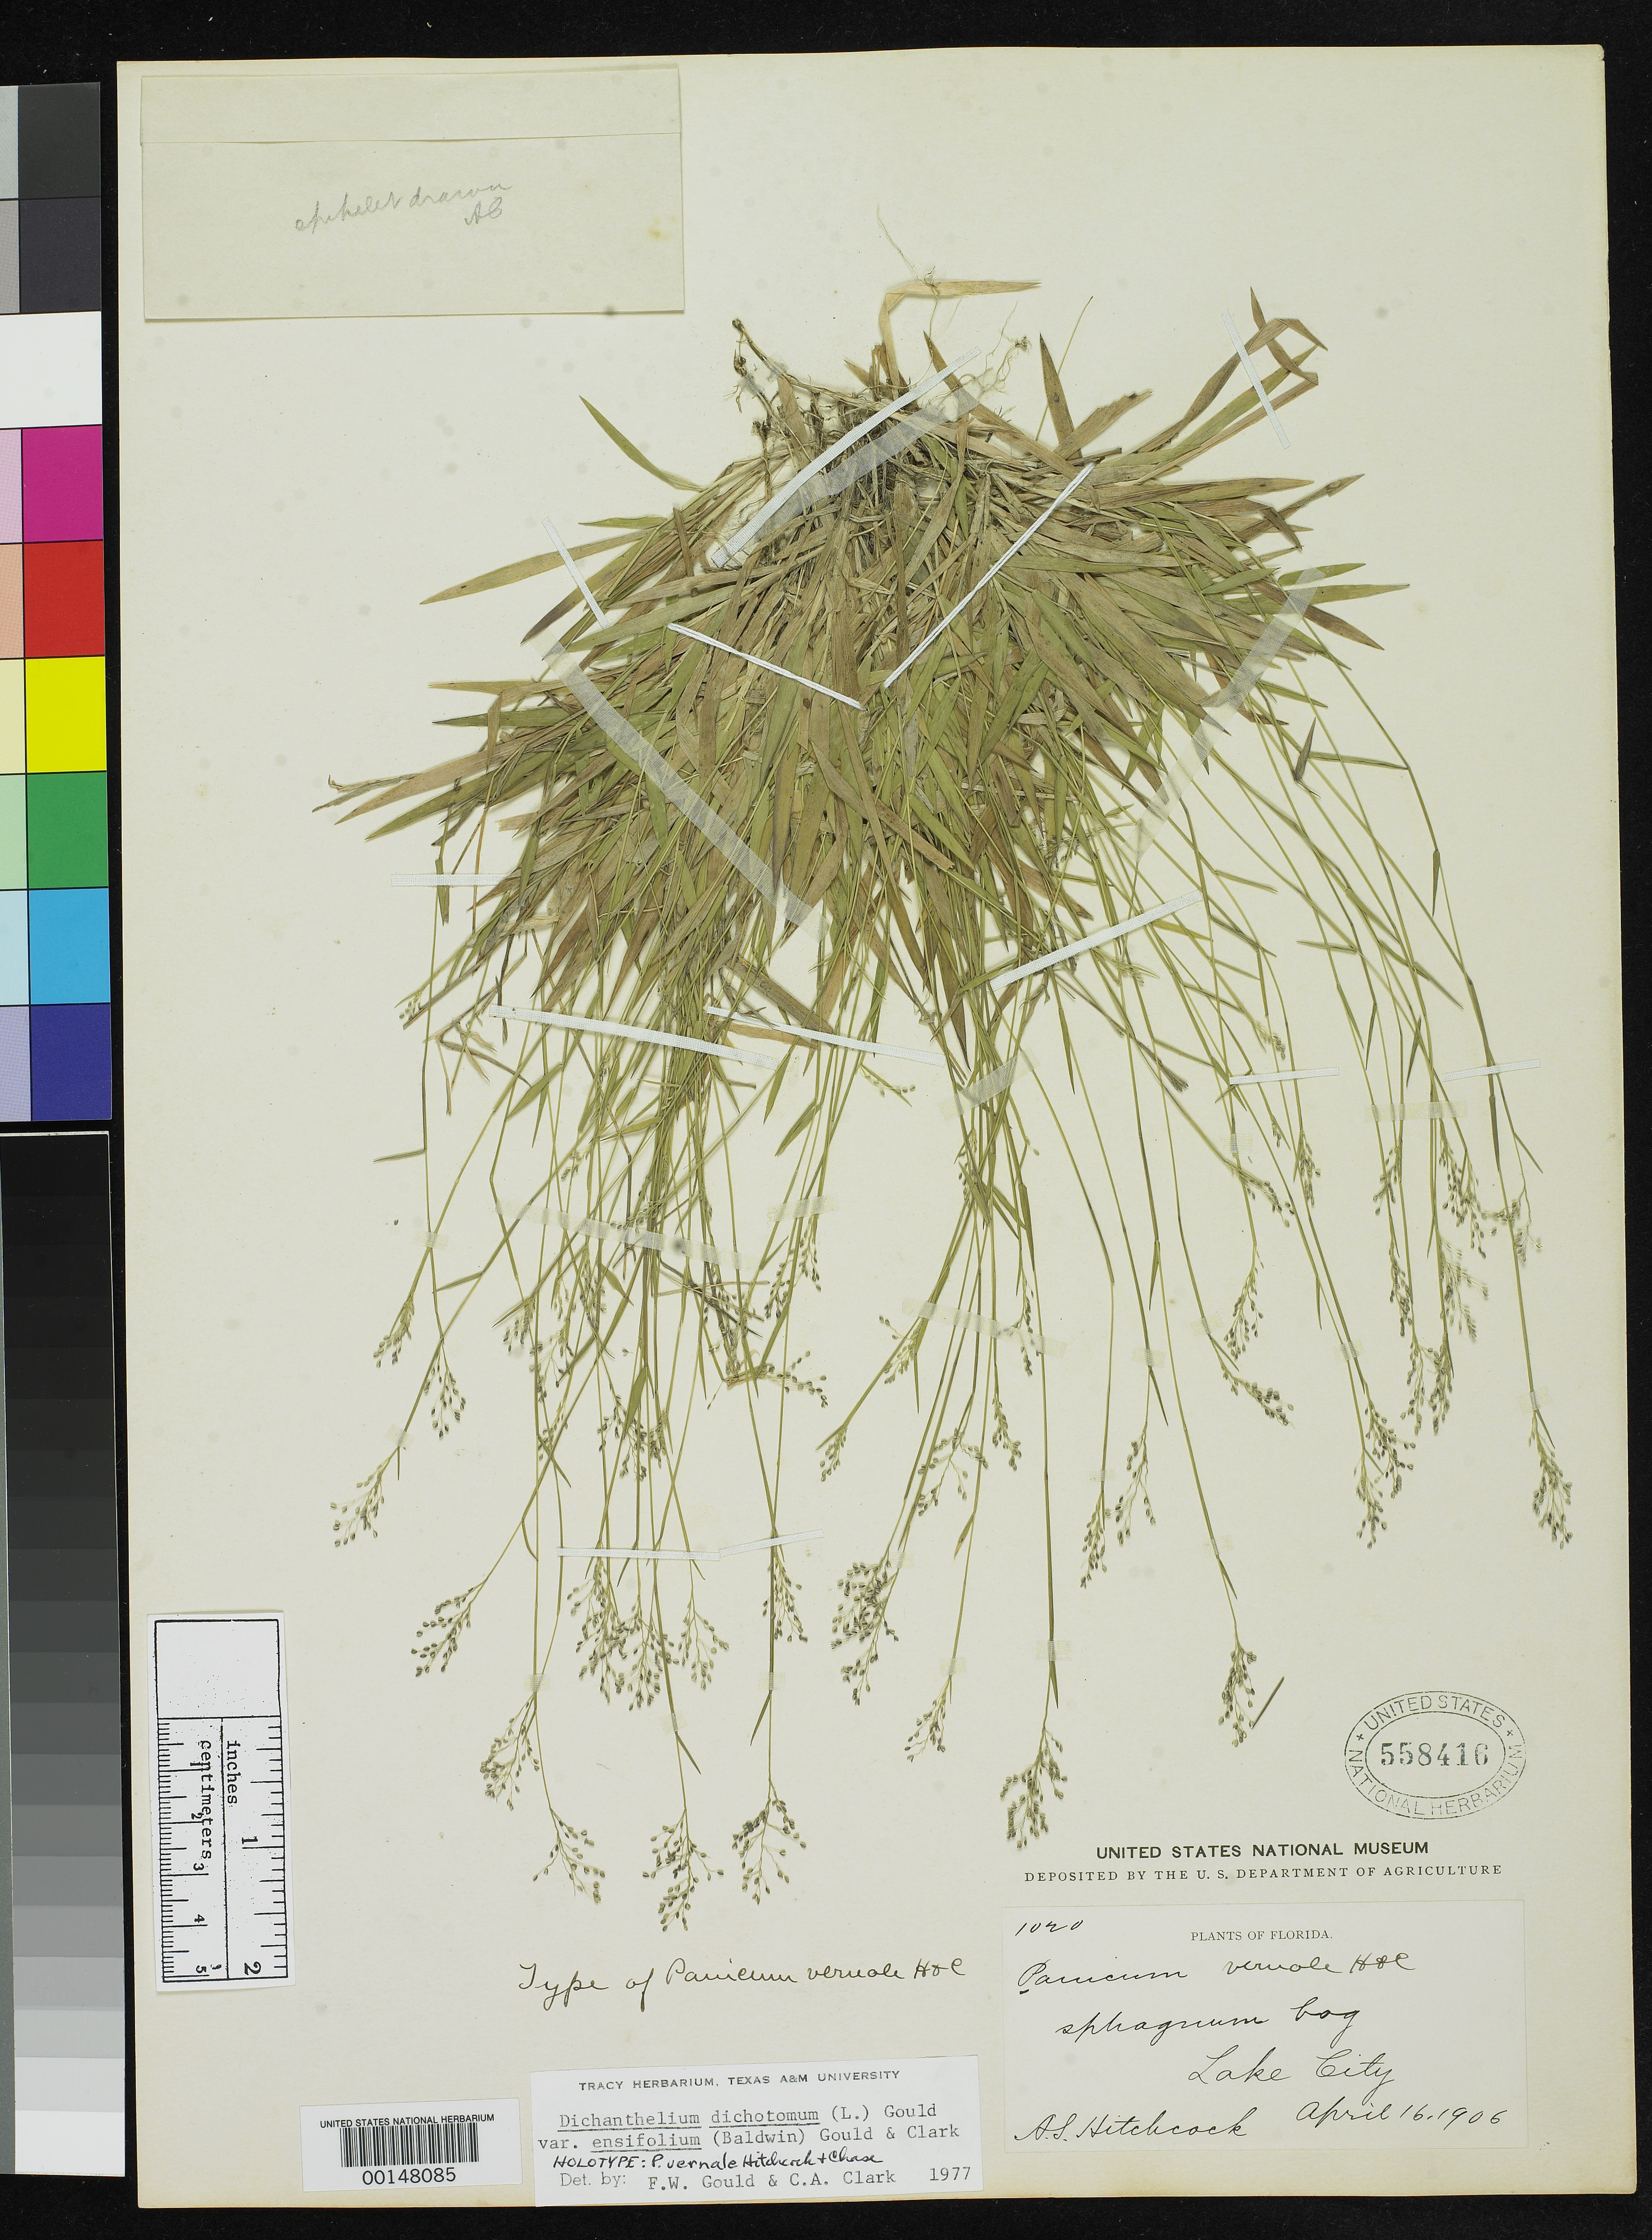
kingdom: Plantae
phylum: Tracheophyta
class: Liliopsida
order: Poales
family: Poaceae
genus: Panicum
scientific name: Panicum vernale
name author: Hitchc. & Chase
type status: Holotype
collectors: A. S. Hitchcock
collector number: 1020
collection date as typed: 16 Apr 1906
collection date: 1906-04-16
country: United States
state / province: Florida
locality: Lake City.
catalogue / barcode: US 558416